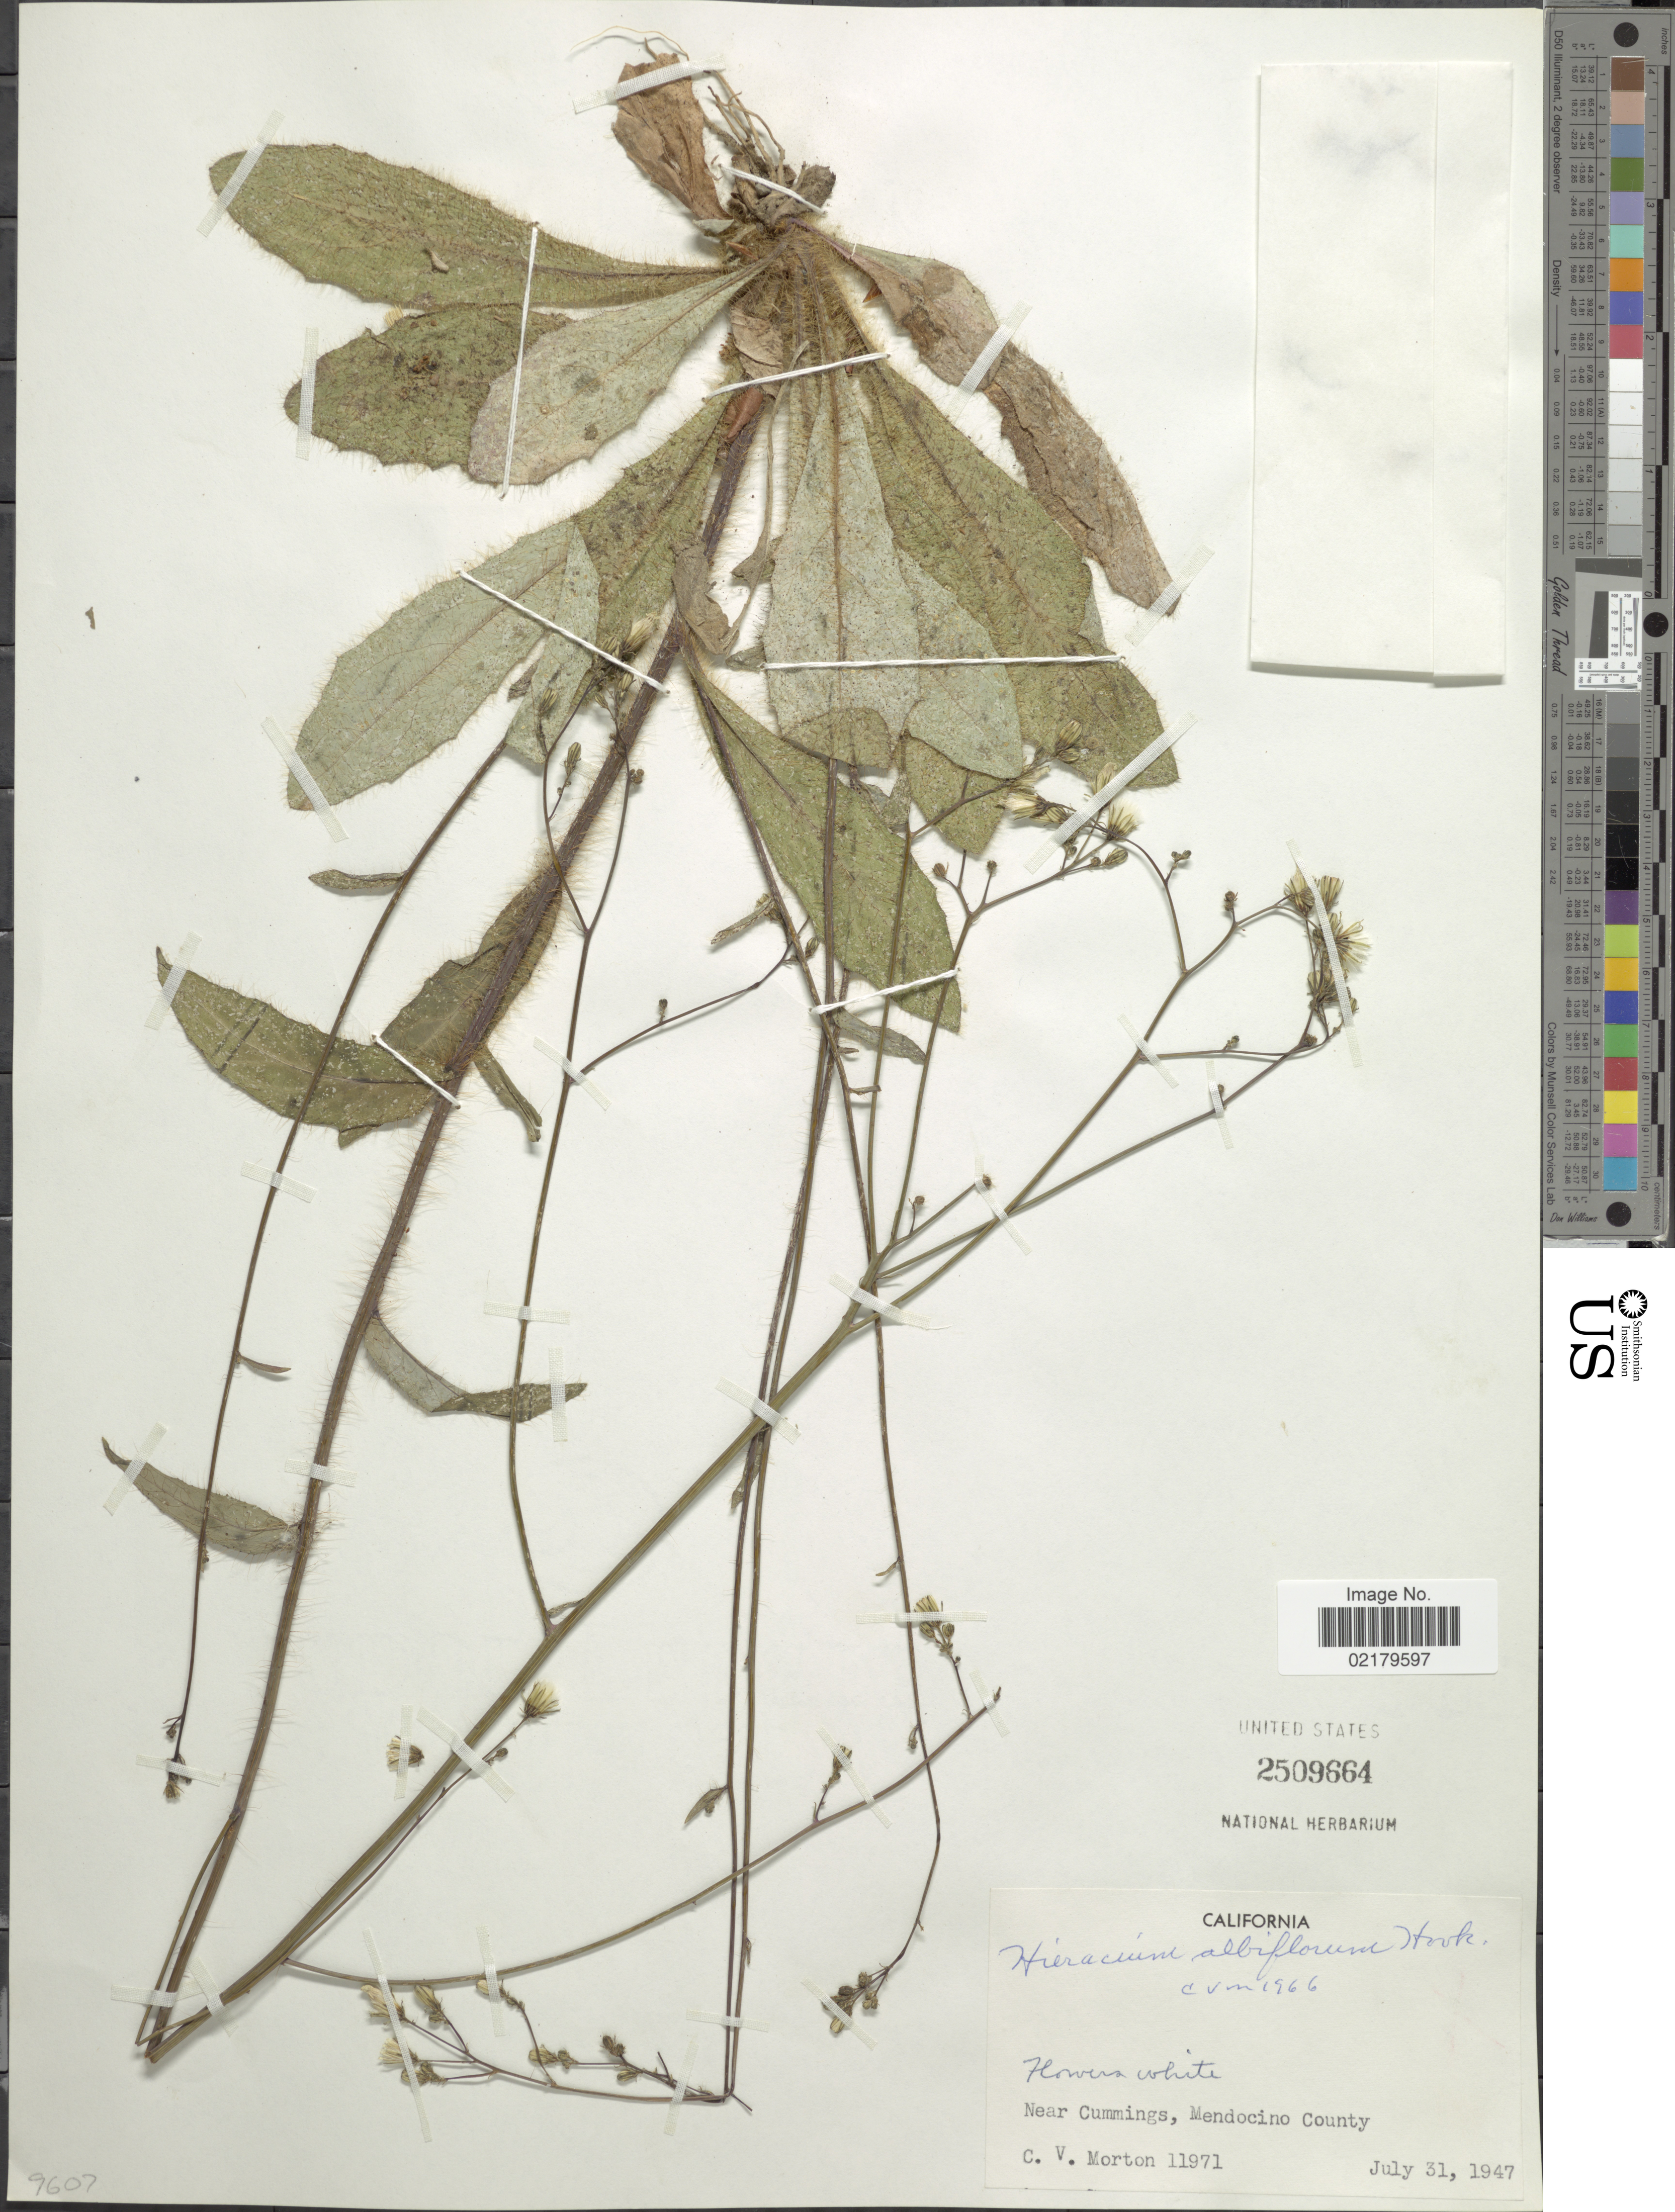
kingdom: Plantae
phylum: Tracheophyta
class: Magnoliopsida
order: Asterales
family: Asteraceae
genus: Hieracium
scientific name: Hieracium albiflorum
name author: Hook.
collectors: C. V. Morton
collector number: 11971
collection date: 1947-07-31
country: United States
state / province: California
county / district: Mendocino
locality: Near Cummings, Mendocino County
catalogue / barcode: US 2509664